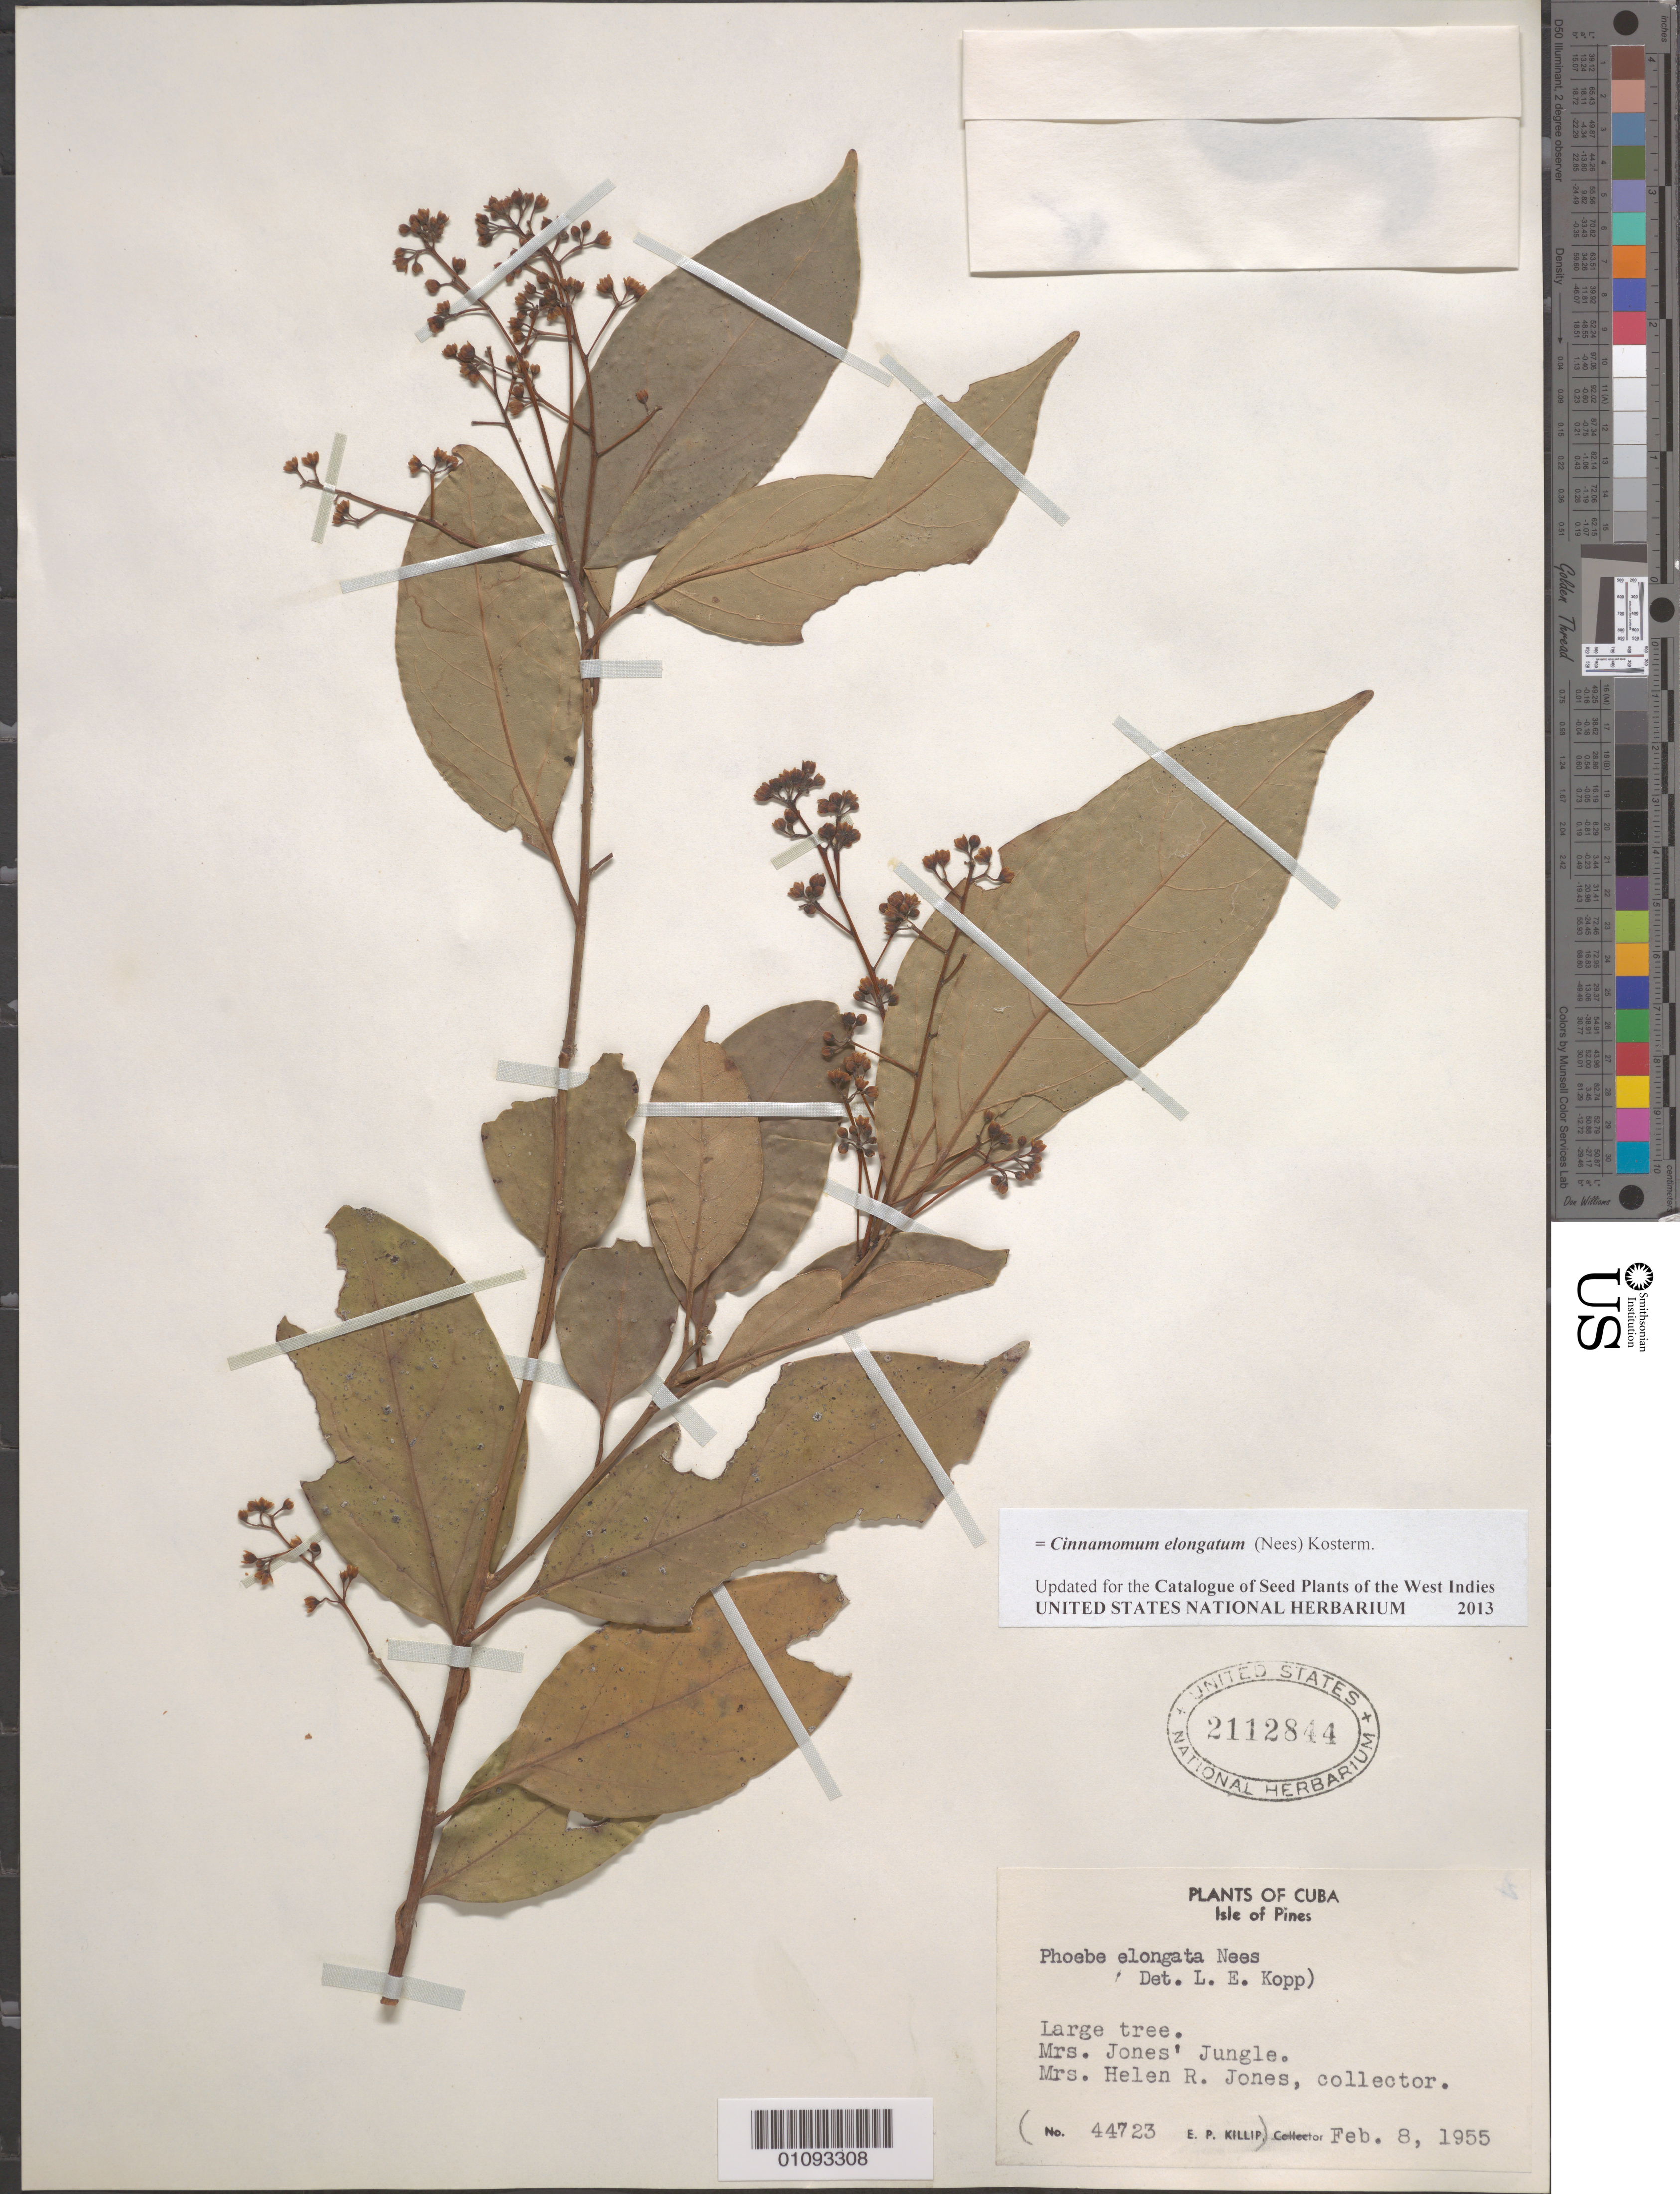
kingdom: Plantae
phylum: Tracheophyta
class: Magnoliopsida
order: Laurales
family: Lauraceae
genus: Phoebe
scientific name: Phoebe elongata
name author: (Vahl) Nees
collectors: H. Jones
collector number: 44723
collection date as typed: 08 Feb 1955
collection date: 1955-02-08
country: Cuba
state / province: Isla de La Juventud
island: Isla de la Juventud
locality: Isle of Pines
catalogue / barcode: US 2112844